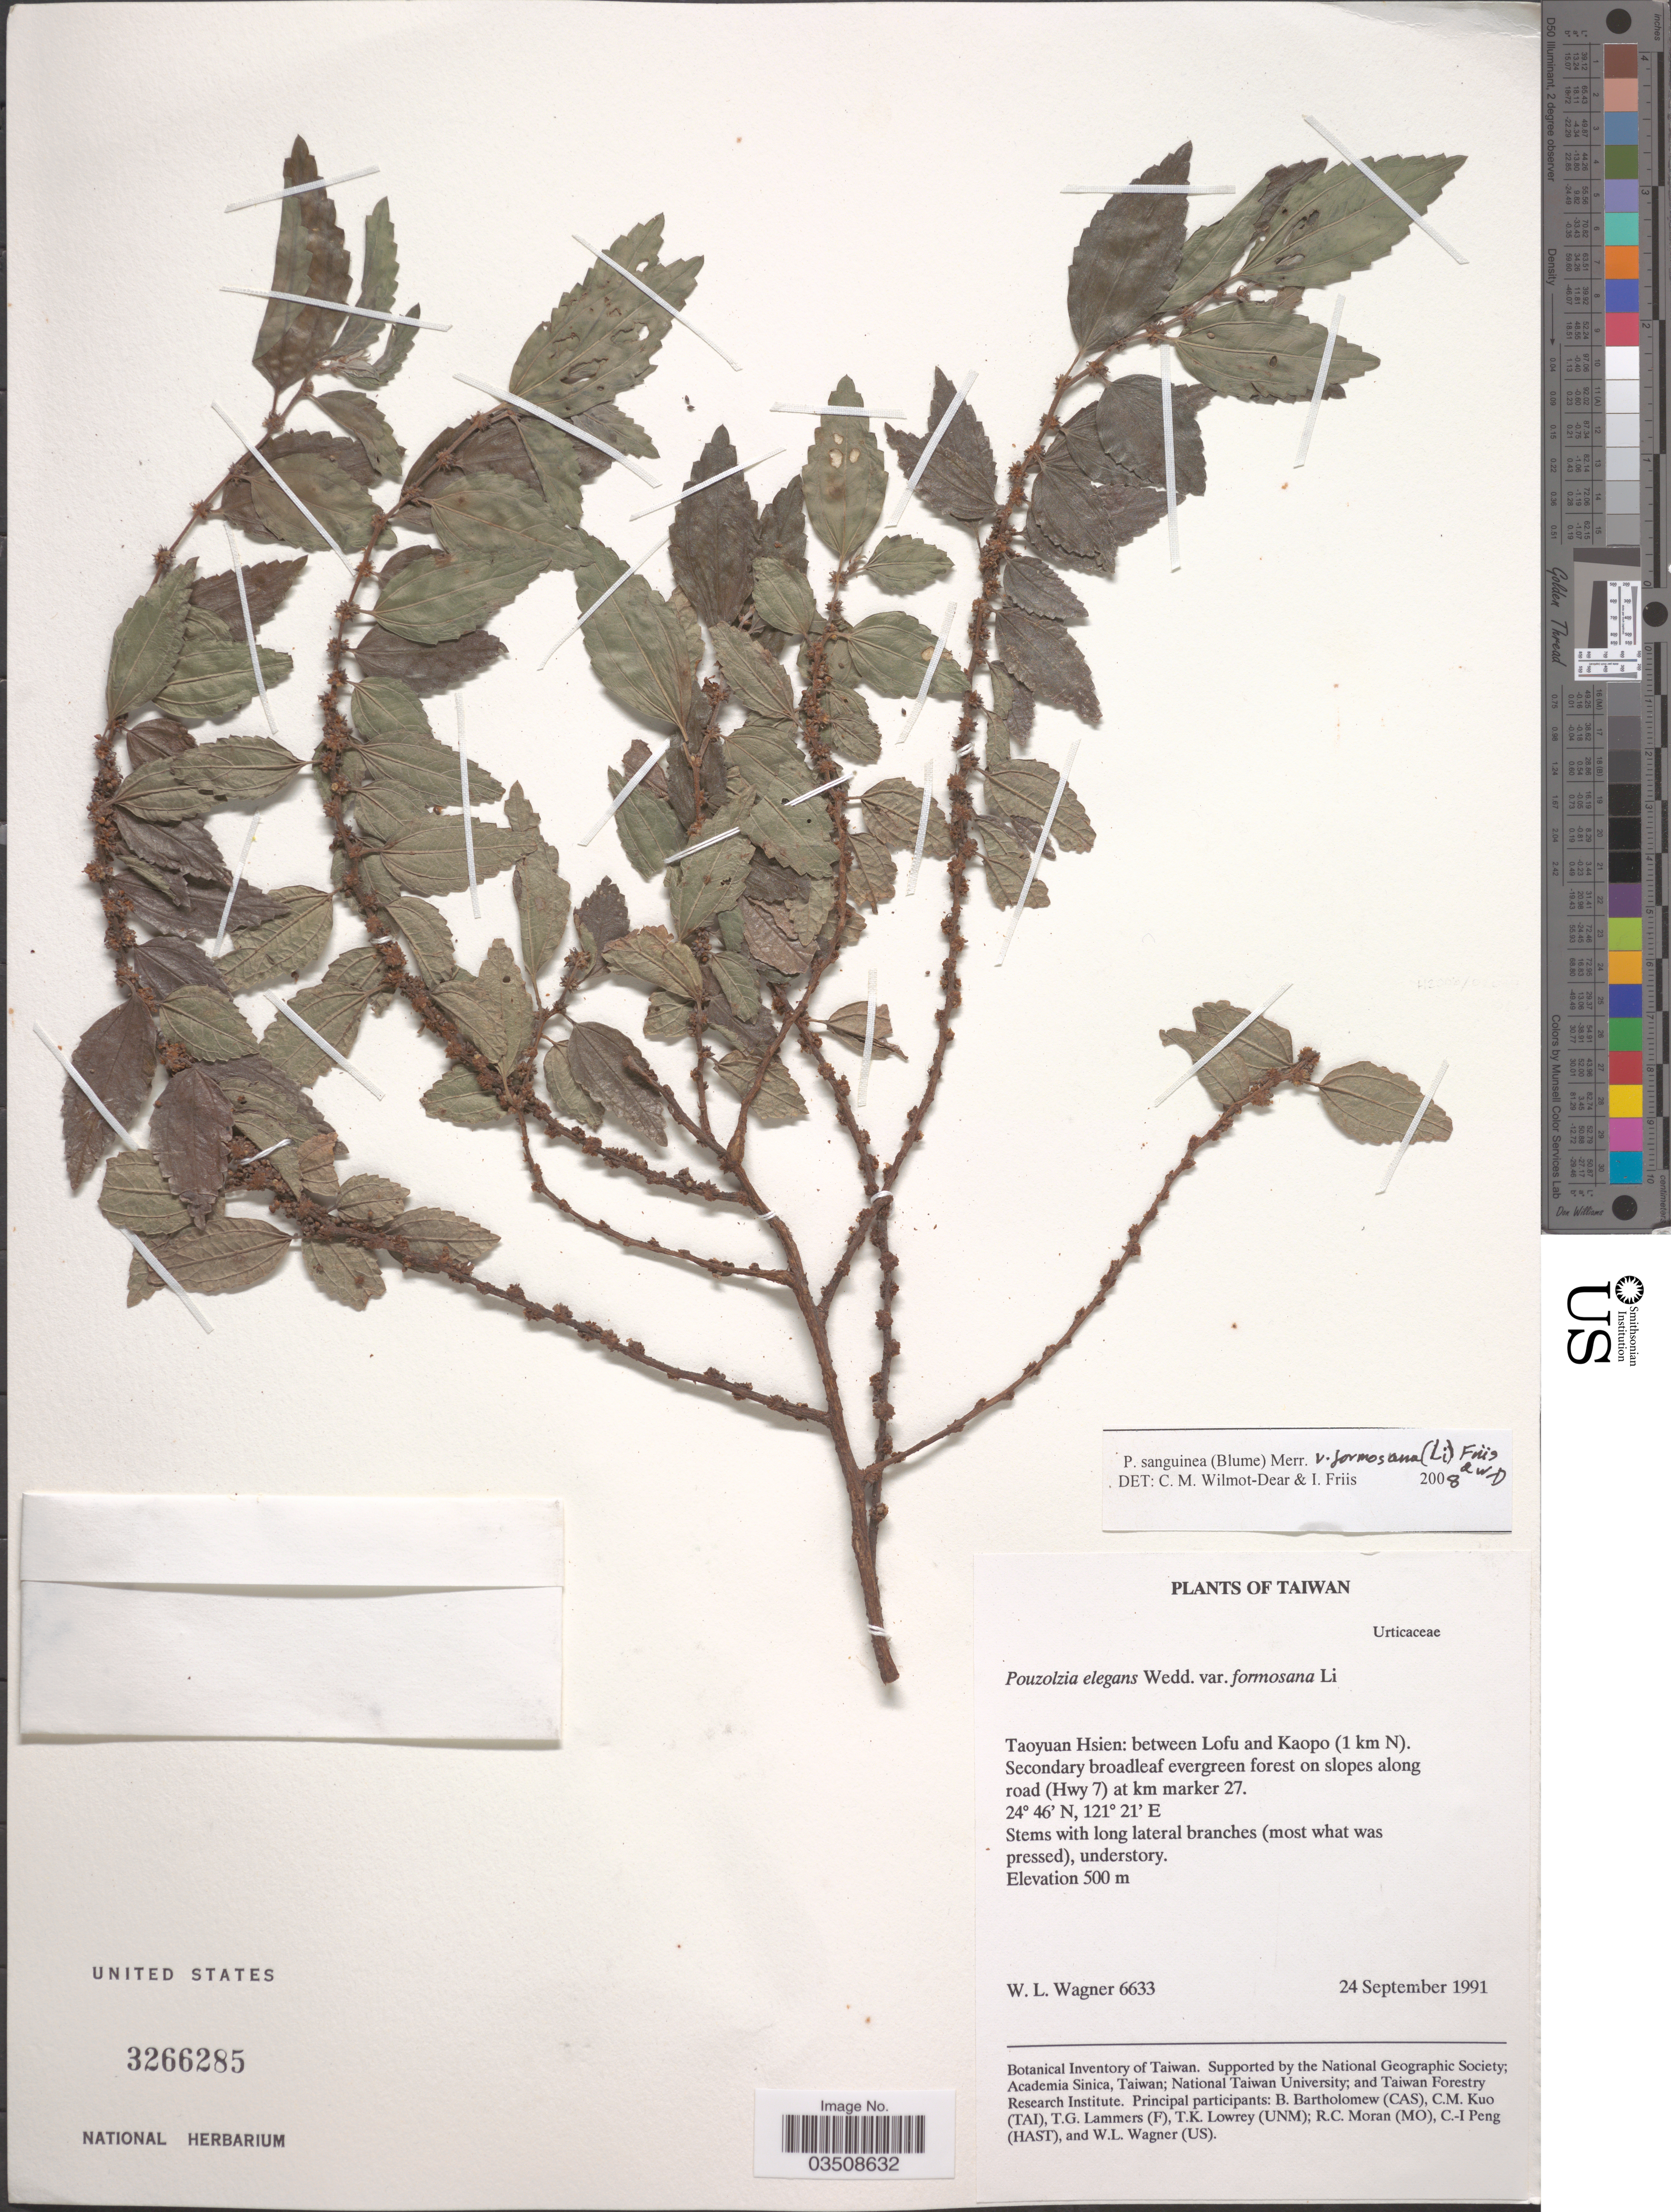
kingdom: Plantae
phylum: Tracheophyta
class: Magnoliopsida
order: Rosales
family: Urticaceae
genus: Pouzolzia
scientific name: Pouzolzia elegans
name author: Wedd.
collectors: W. L. Wagner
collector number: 6633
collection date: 1991-09-24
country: Taiwan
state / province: Taoyuan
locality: Taoyuan Hsien: between Lofu and Kaopo (1 km N). Secondary broadleaf evergreen forest on slopes along road (Hwy 7) at km marker 27.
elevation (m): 500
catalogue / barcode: US 3266285